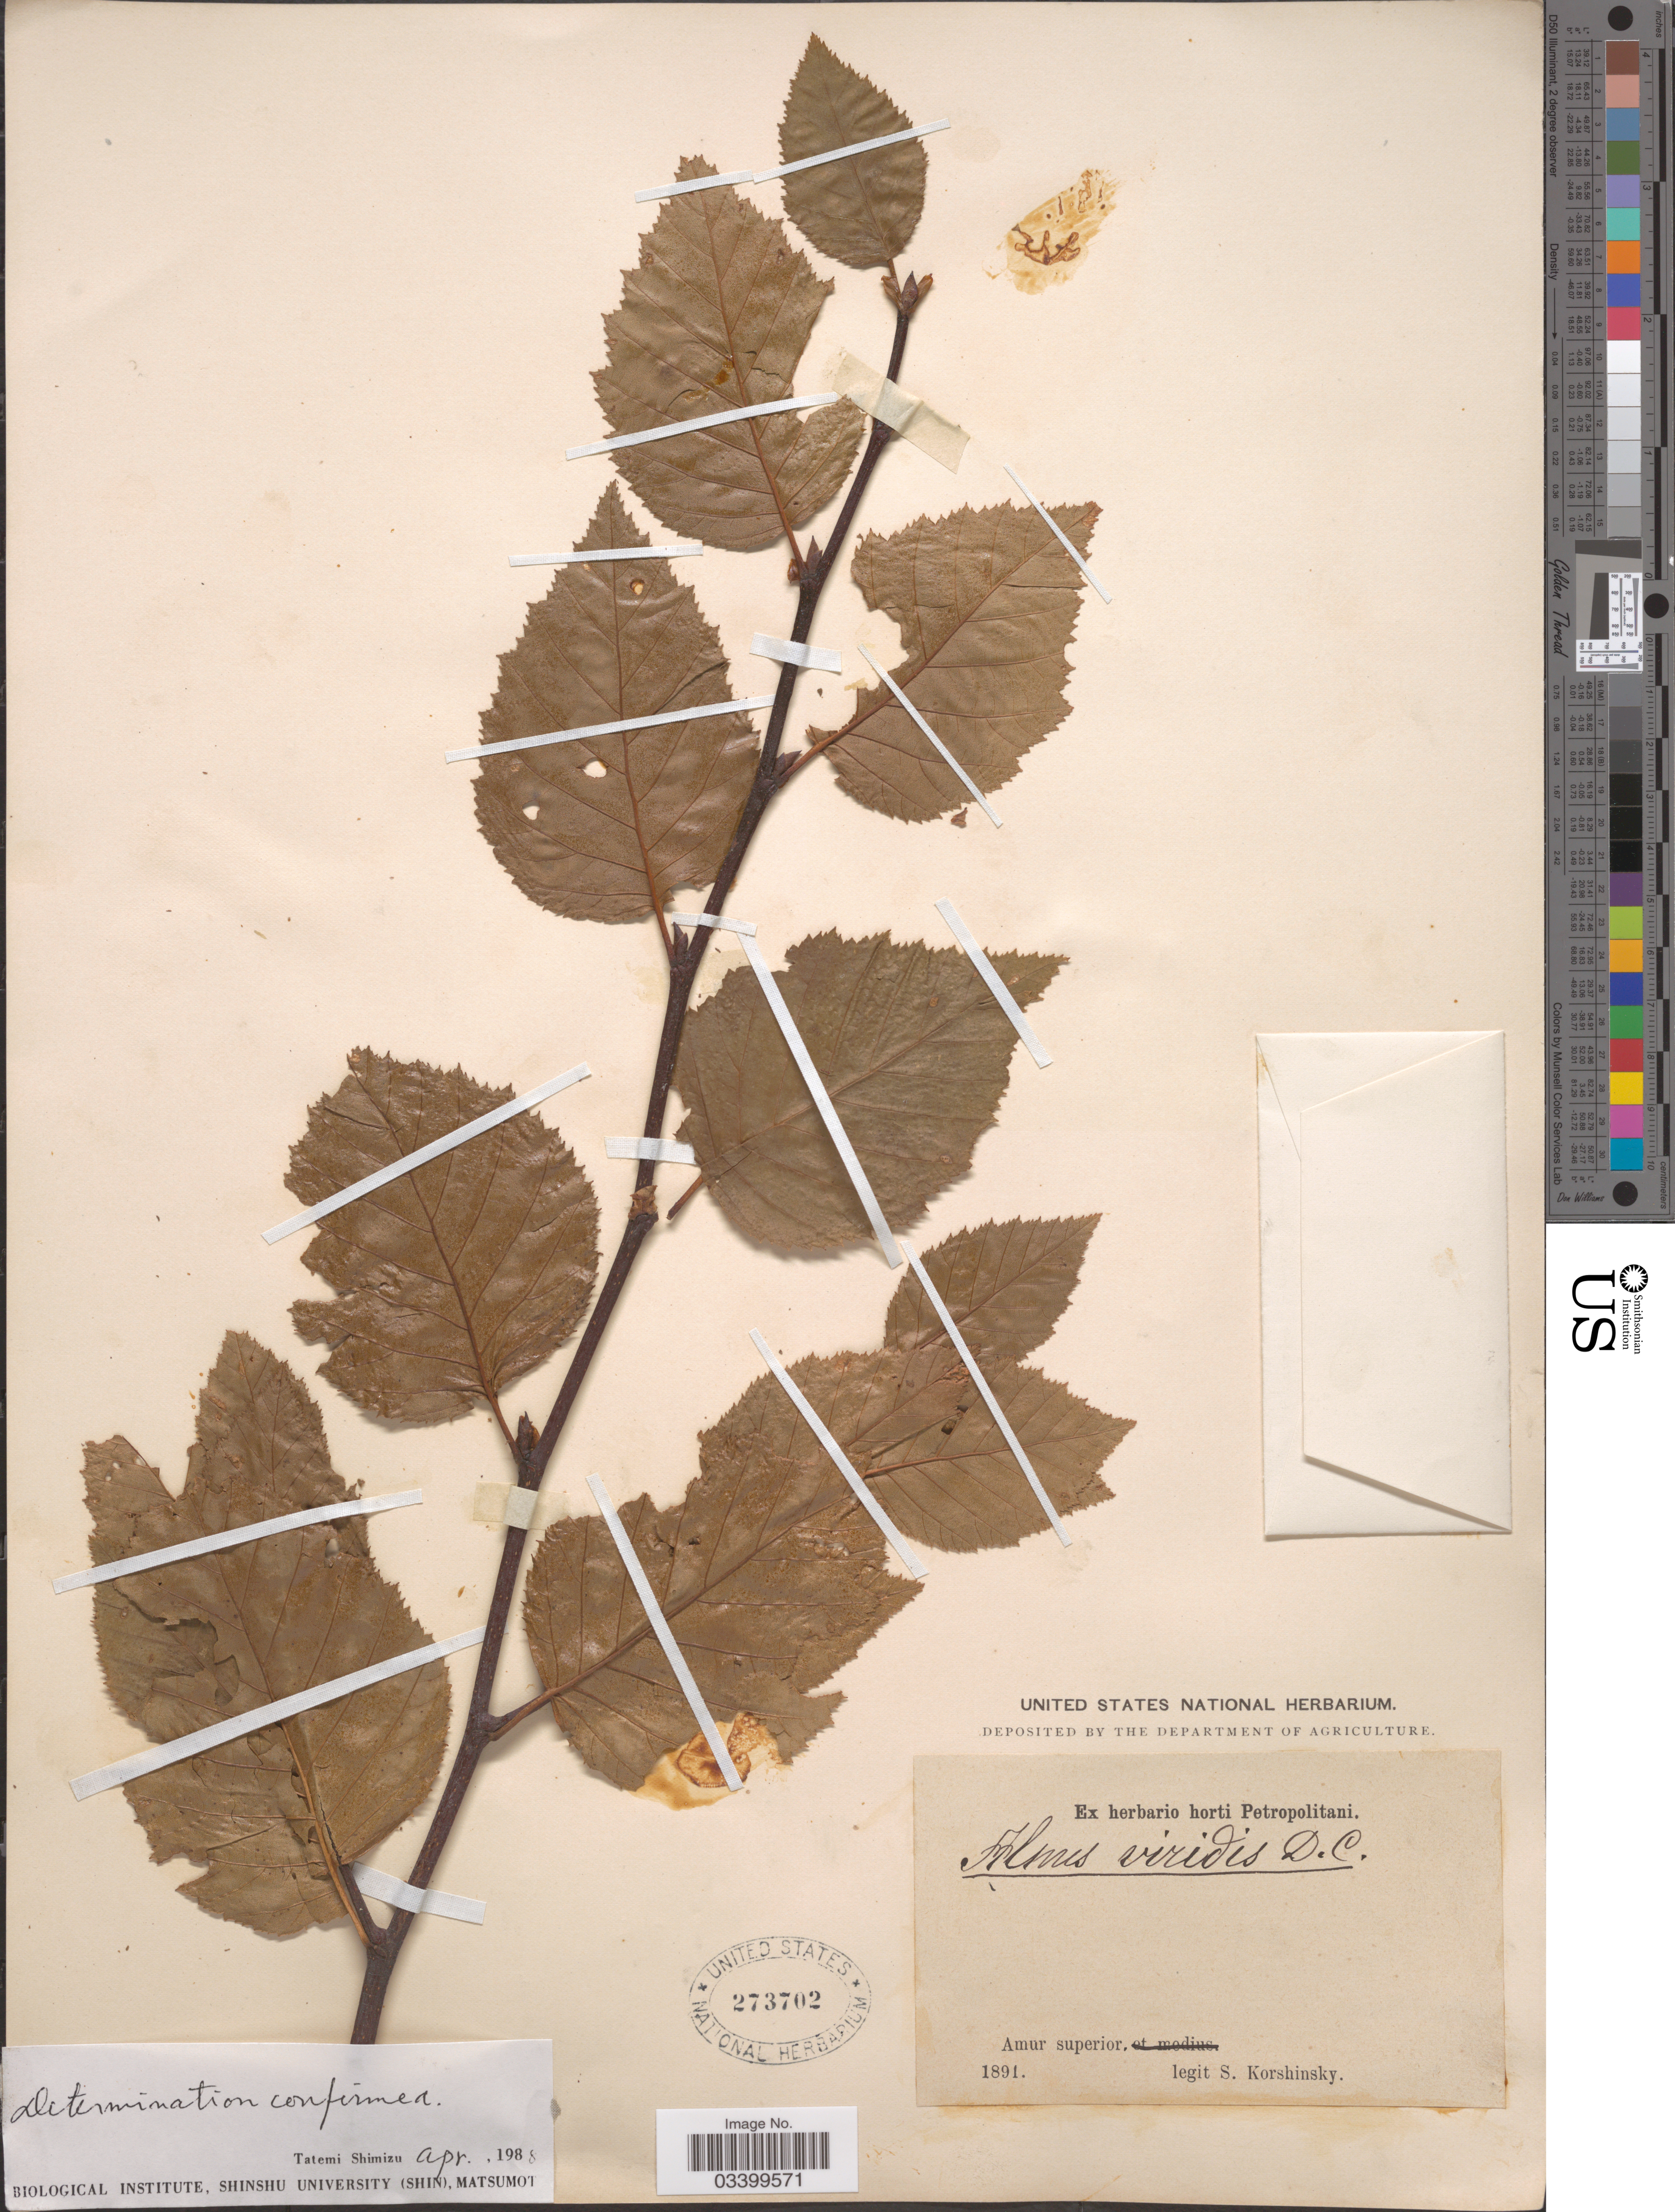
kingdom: Plantae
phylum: Tracheophyta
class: Magnoliopsida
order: Fagales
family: Betulaceae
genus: Alnus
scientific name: Alnus viridis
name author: (Chaix) DC.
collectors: S. I. Korshinsky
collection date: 1891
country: Russian Federation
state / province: Amur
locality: Amur superior.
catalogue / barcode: US 273702